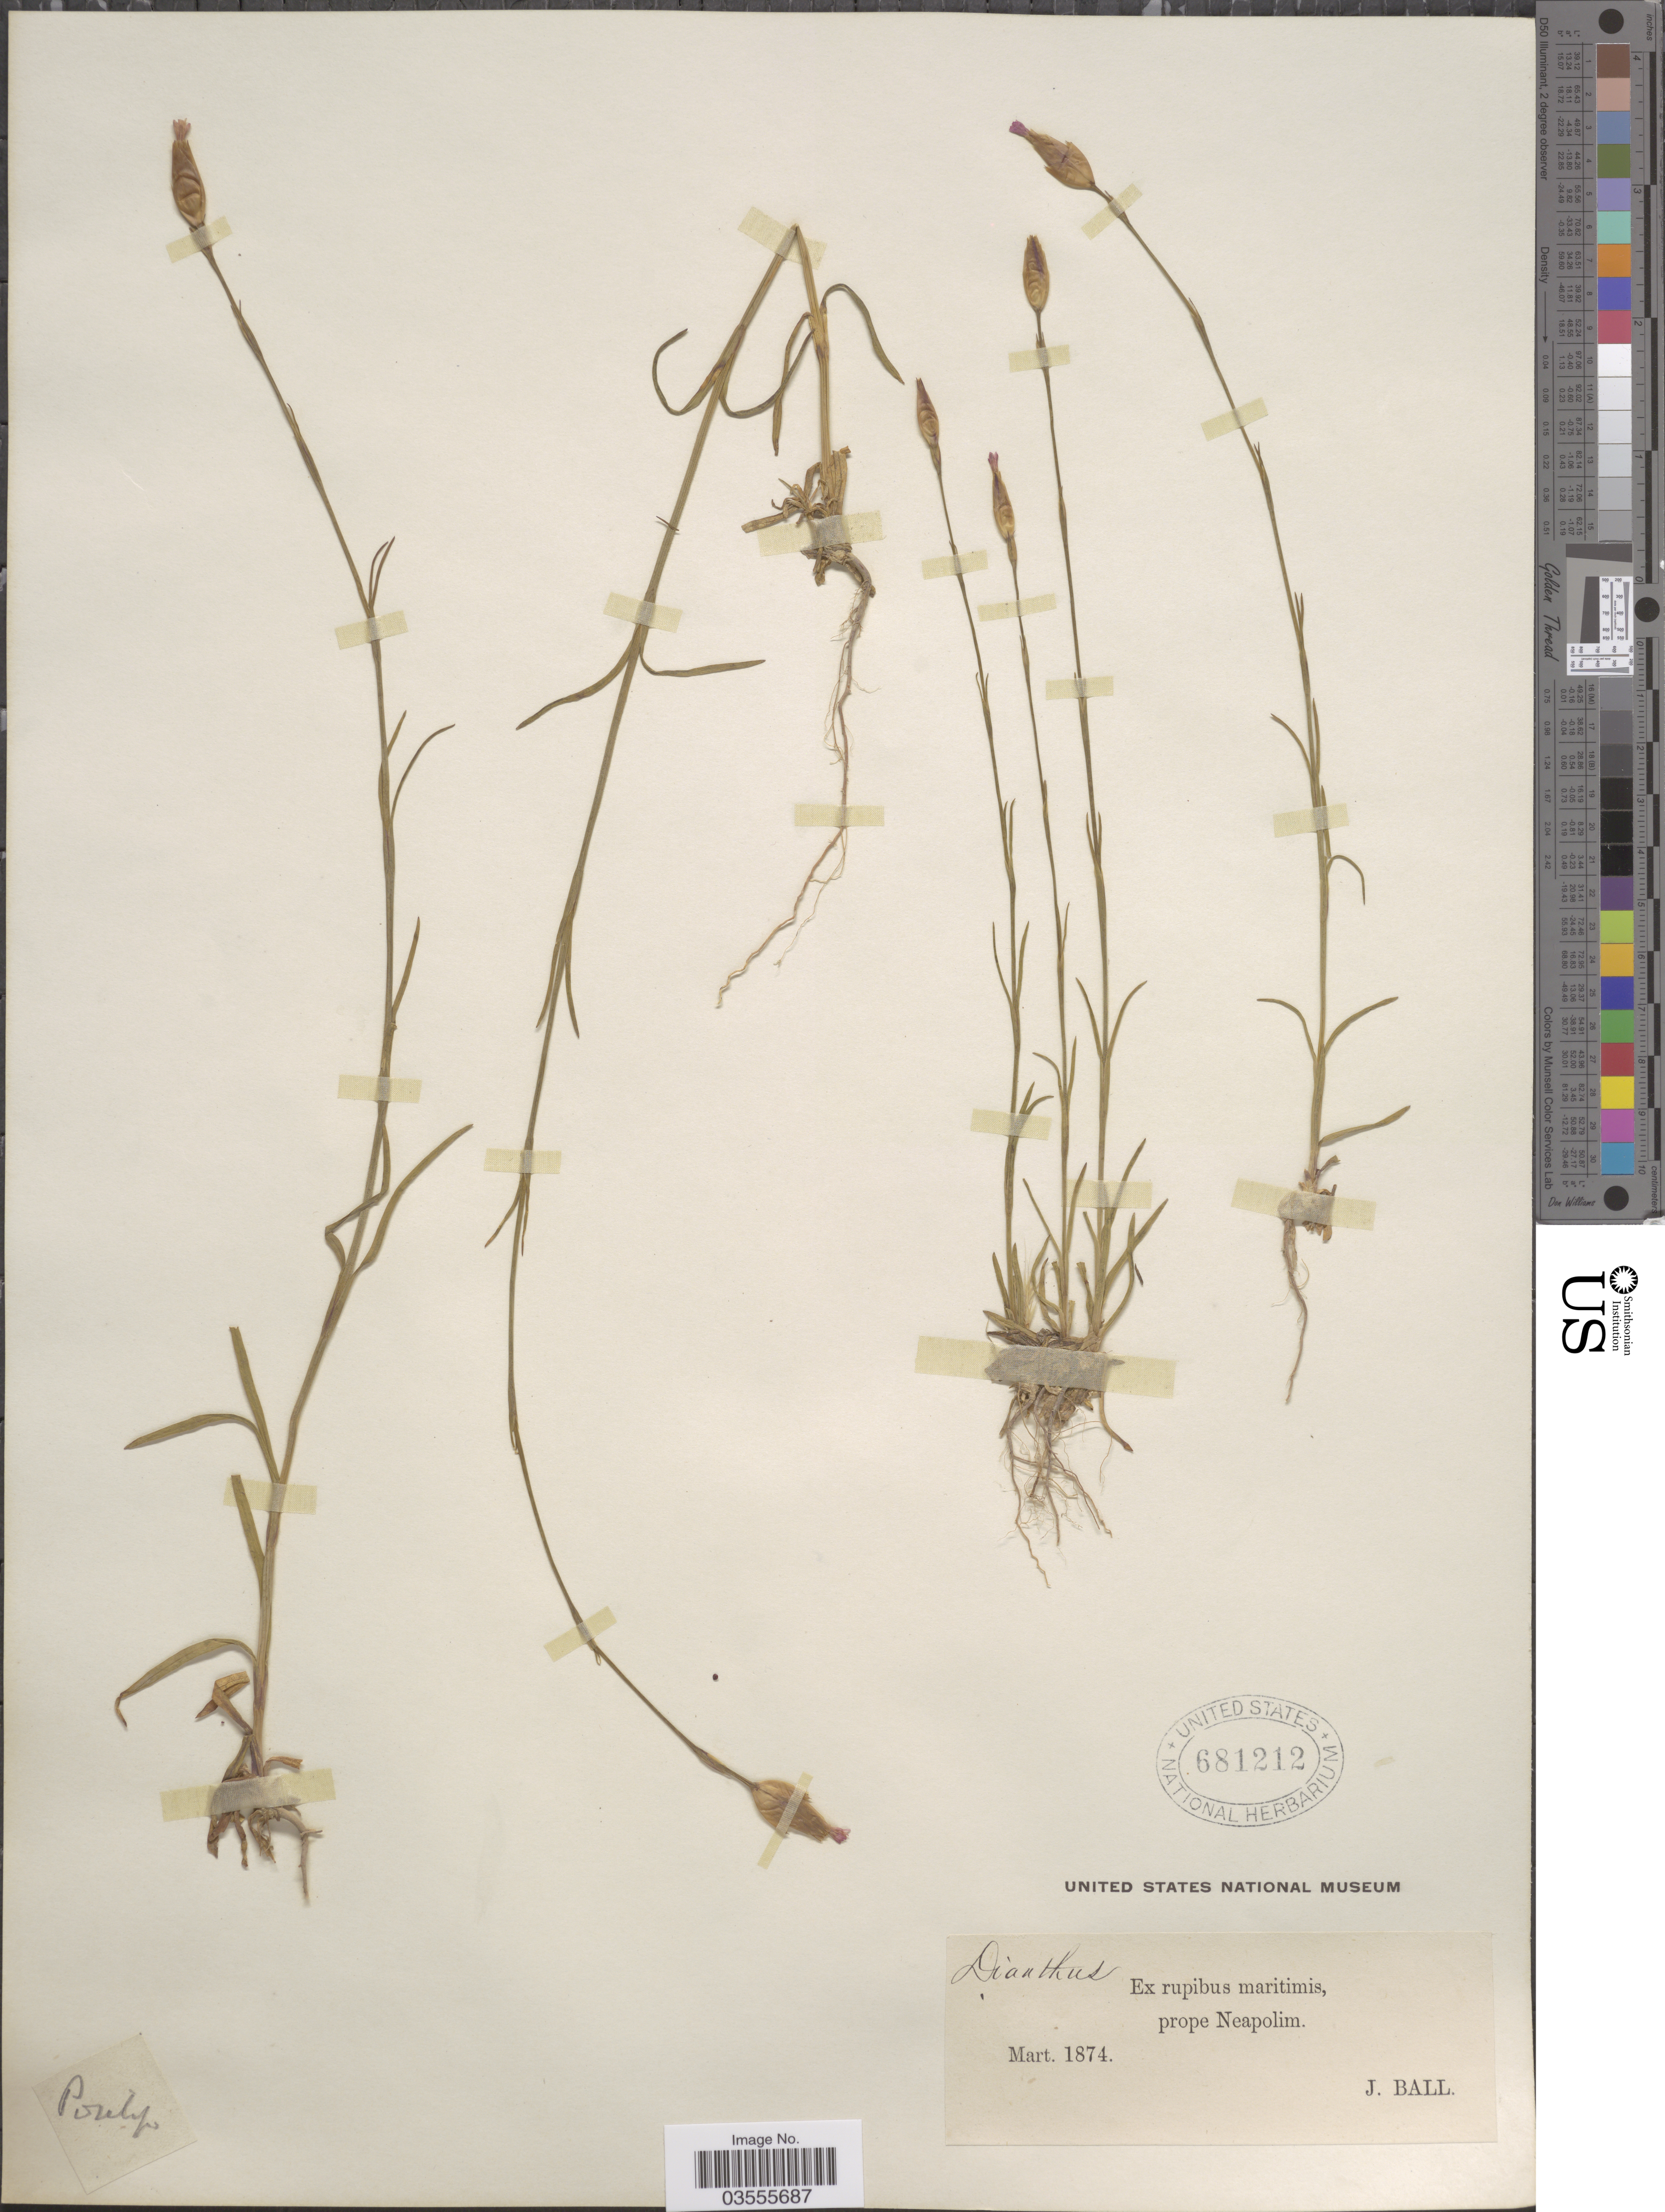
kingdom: Plantae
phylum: Tracheophyta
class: Magnoliopsida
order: Caryophyllales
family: Caryophyllaceae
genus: Petrorhagia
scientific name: Petrorhagia dubia subsp. dubia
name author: (Raf.) López & Romo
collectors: J. Ball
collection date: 1874-03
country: Italy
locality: Ex rupibus maritimis, prope Neapolim.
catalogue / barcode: US 681212